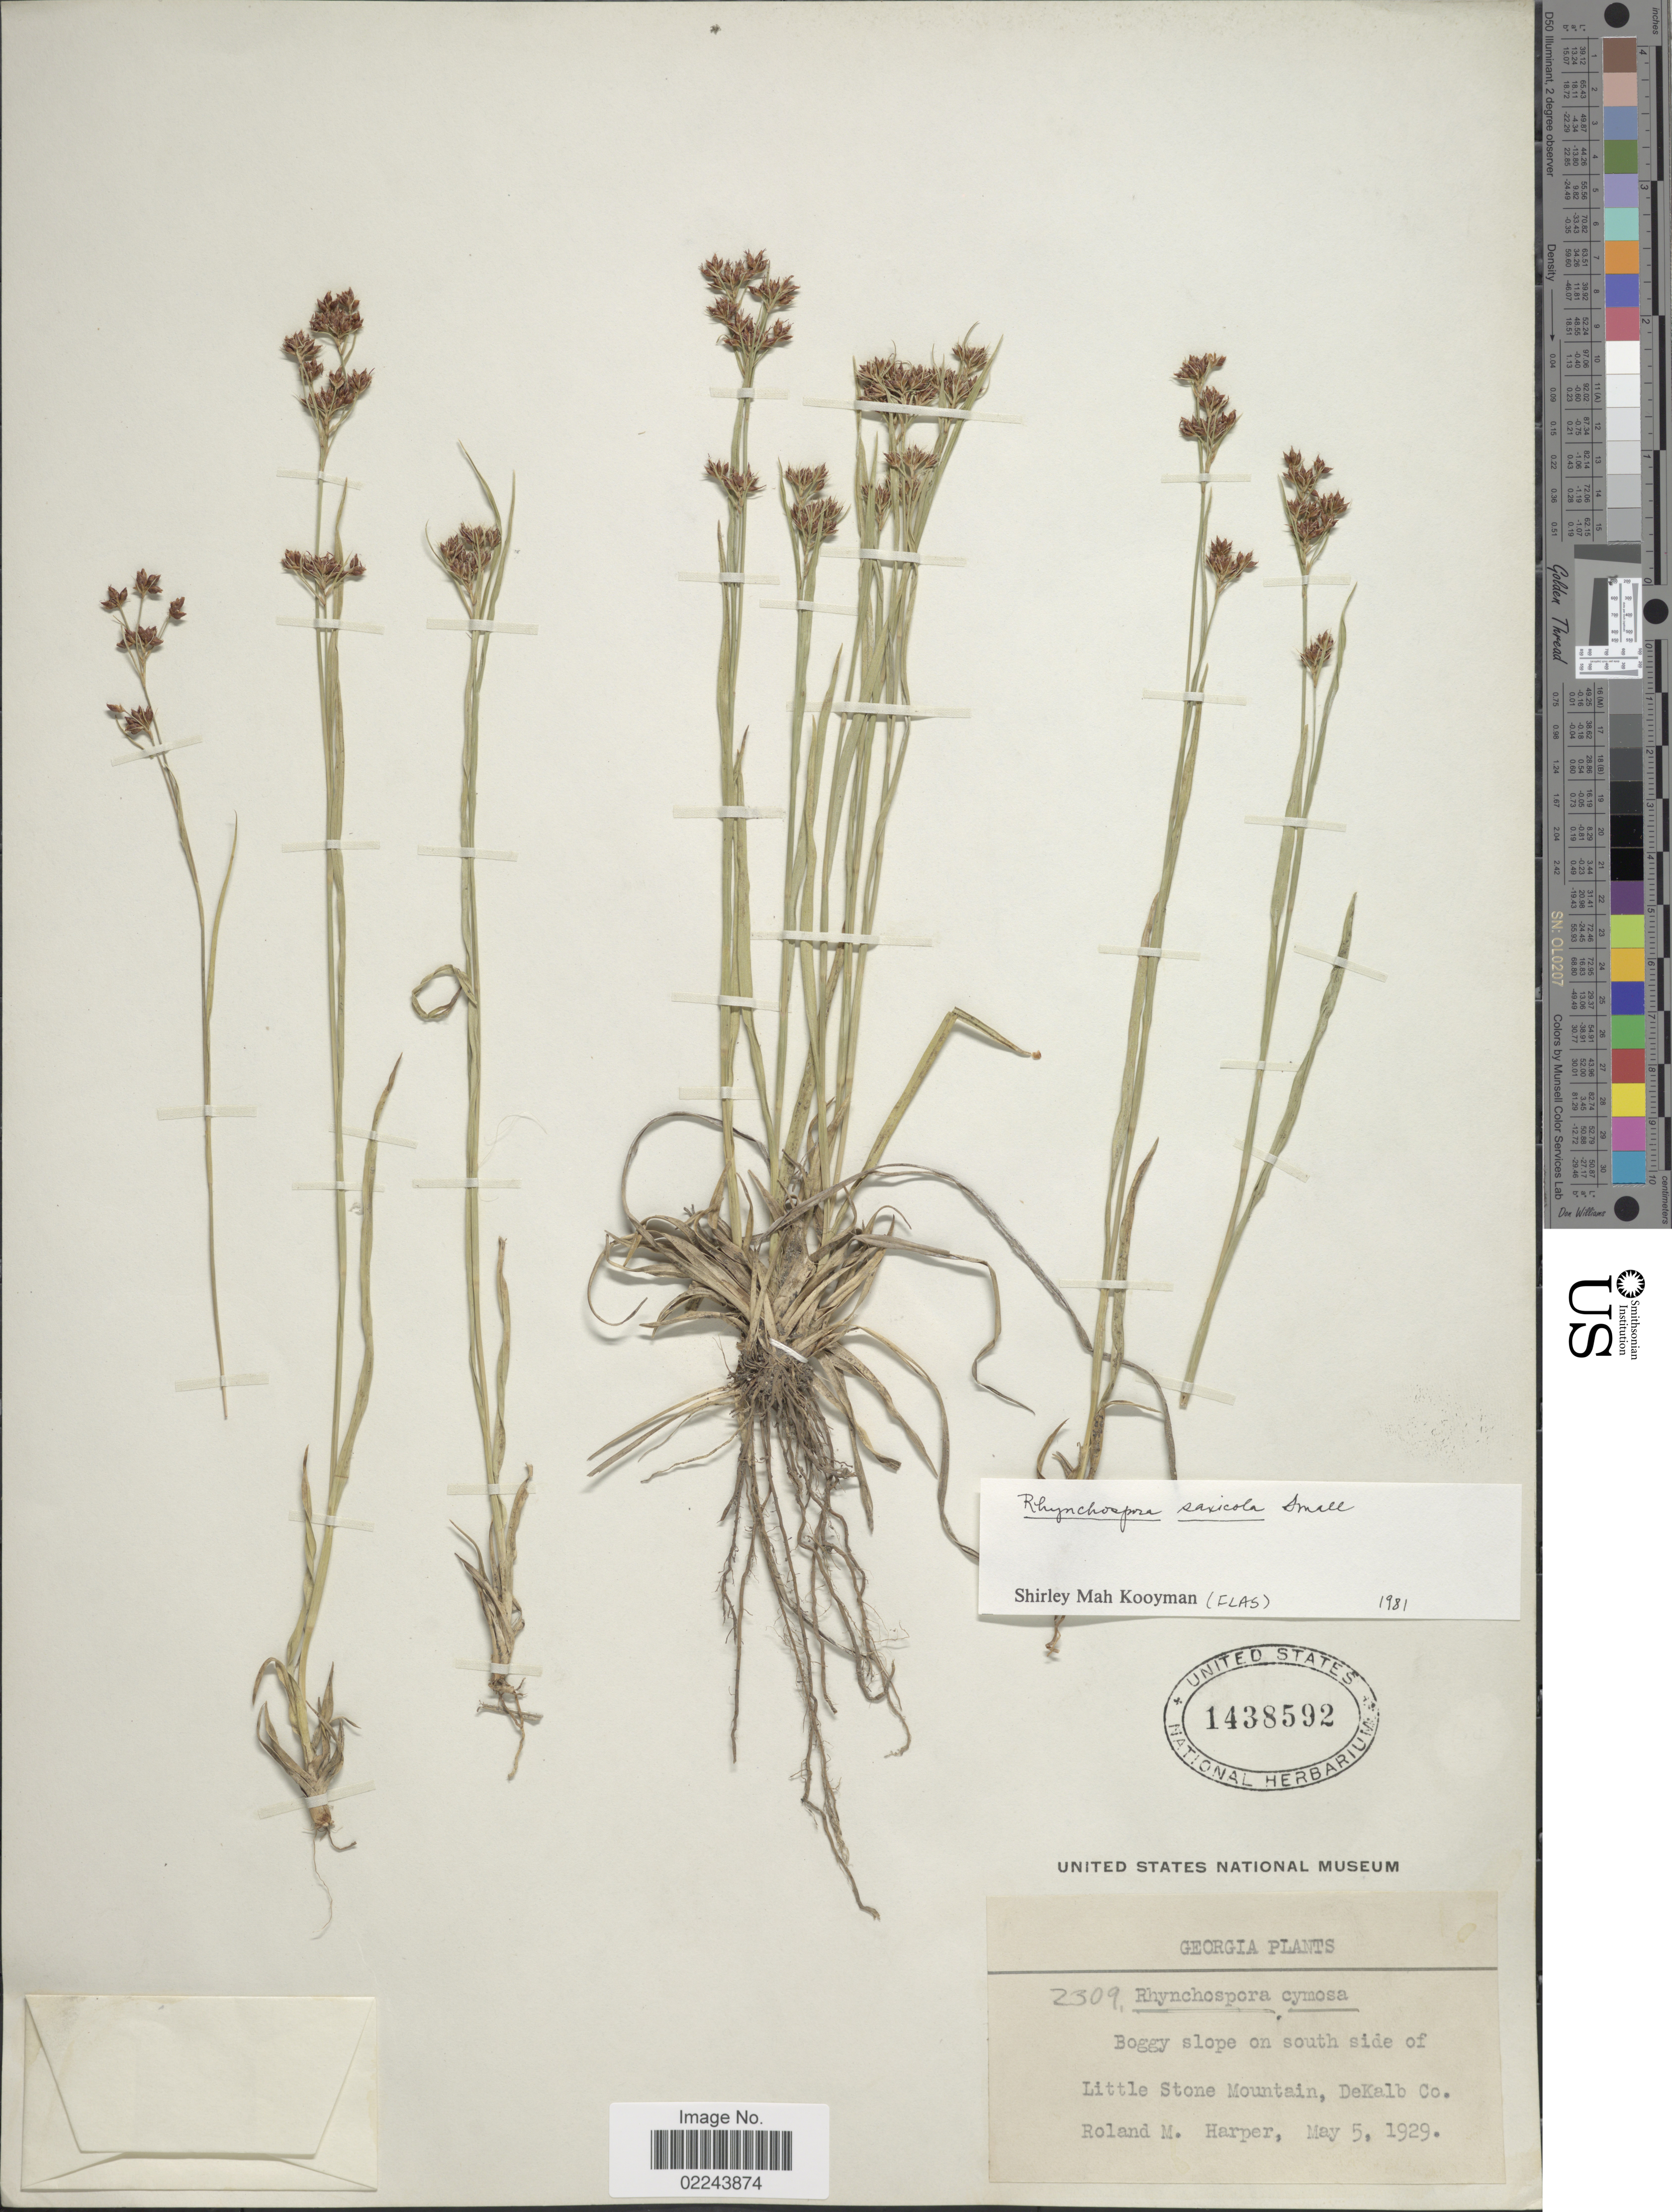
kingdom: Plantae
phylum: Tracheophyta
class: Liliopsida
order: Poales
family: Cyperaceae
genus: Rhynchospora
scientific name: Rhynchospora saxicola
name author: Small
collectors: R. M. Harper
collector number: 2309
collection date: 1929-05-05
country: United States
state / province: Georgia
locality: South side of Little Stone Mountain, DeKalb Co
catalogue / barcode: US 1438592